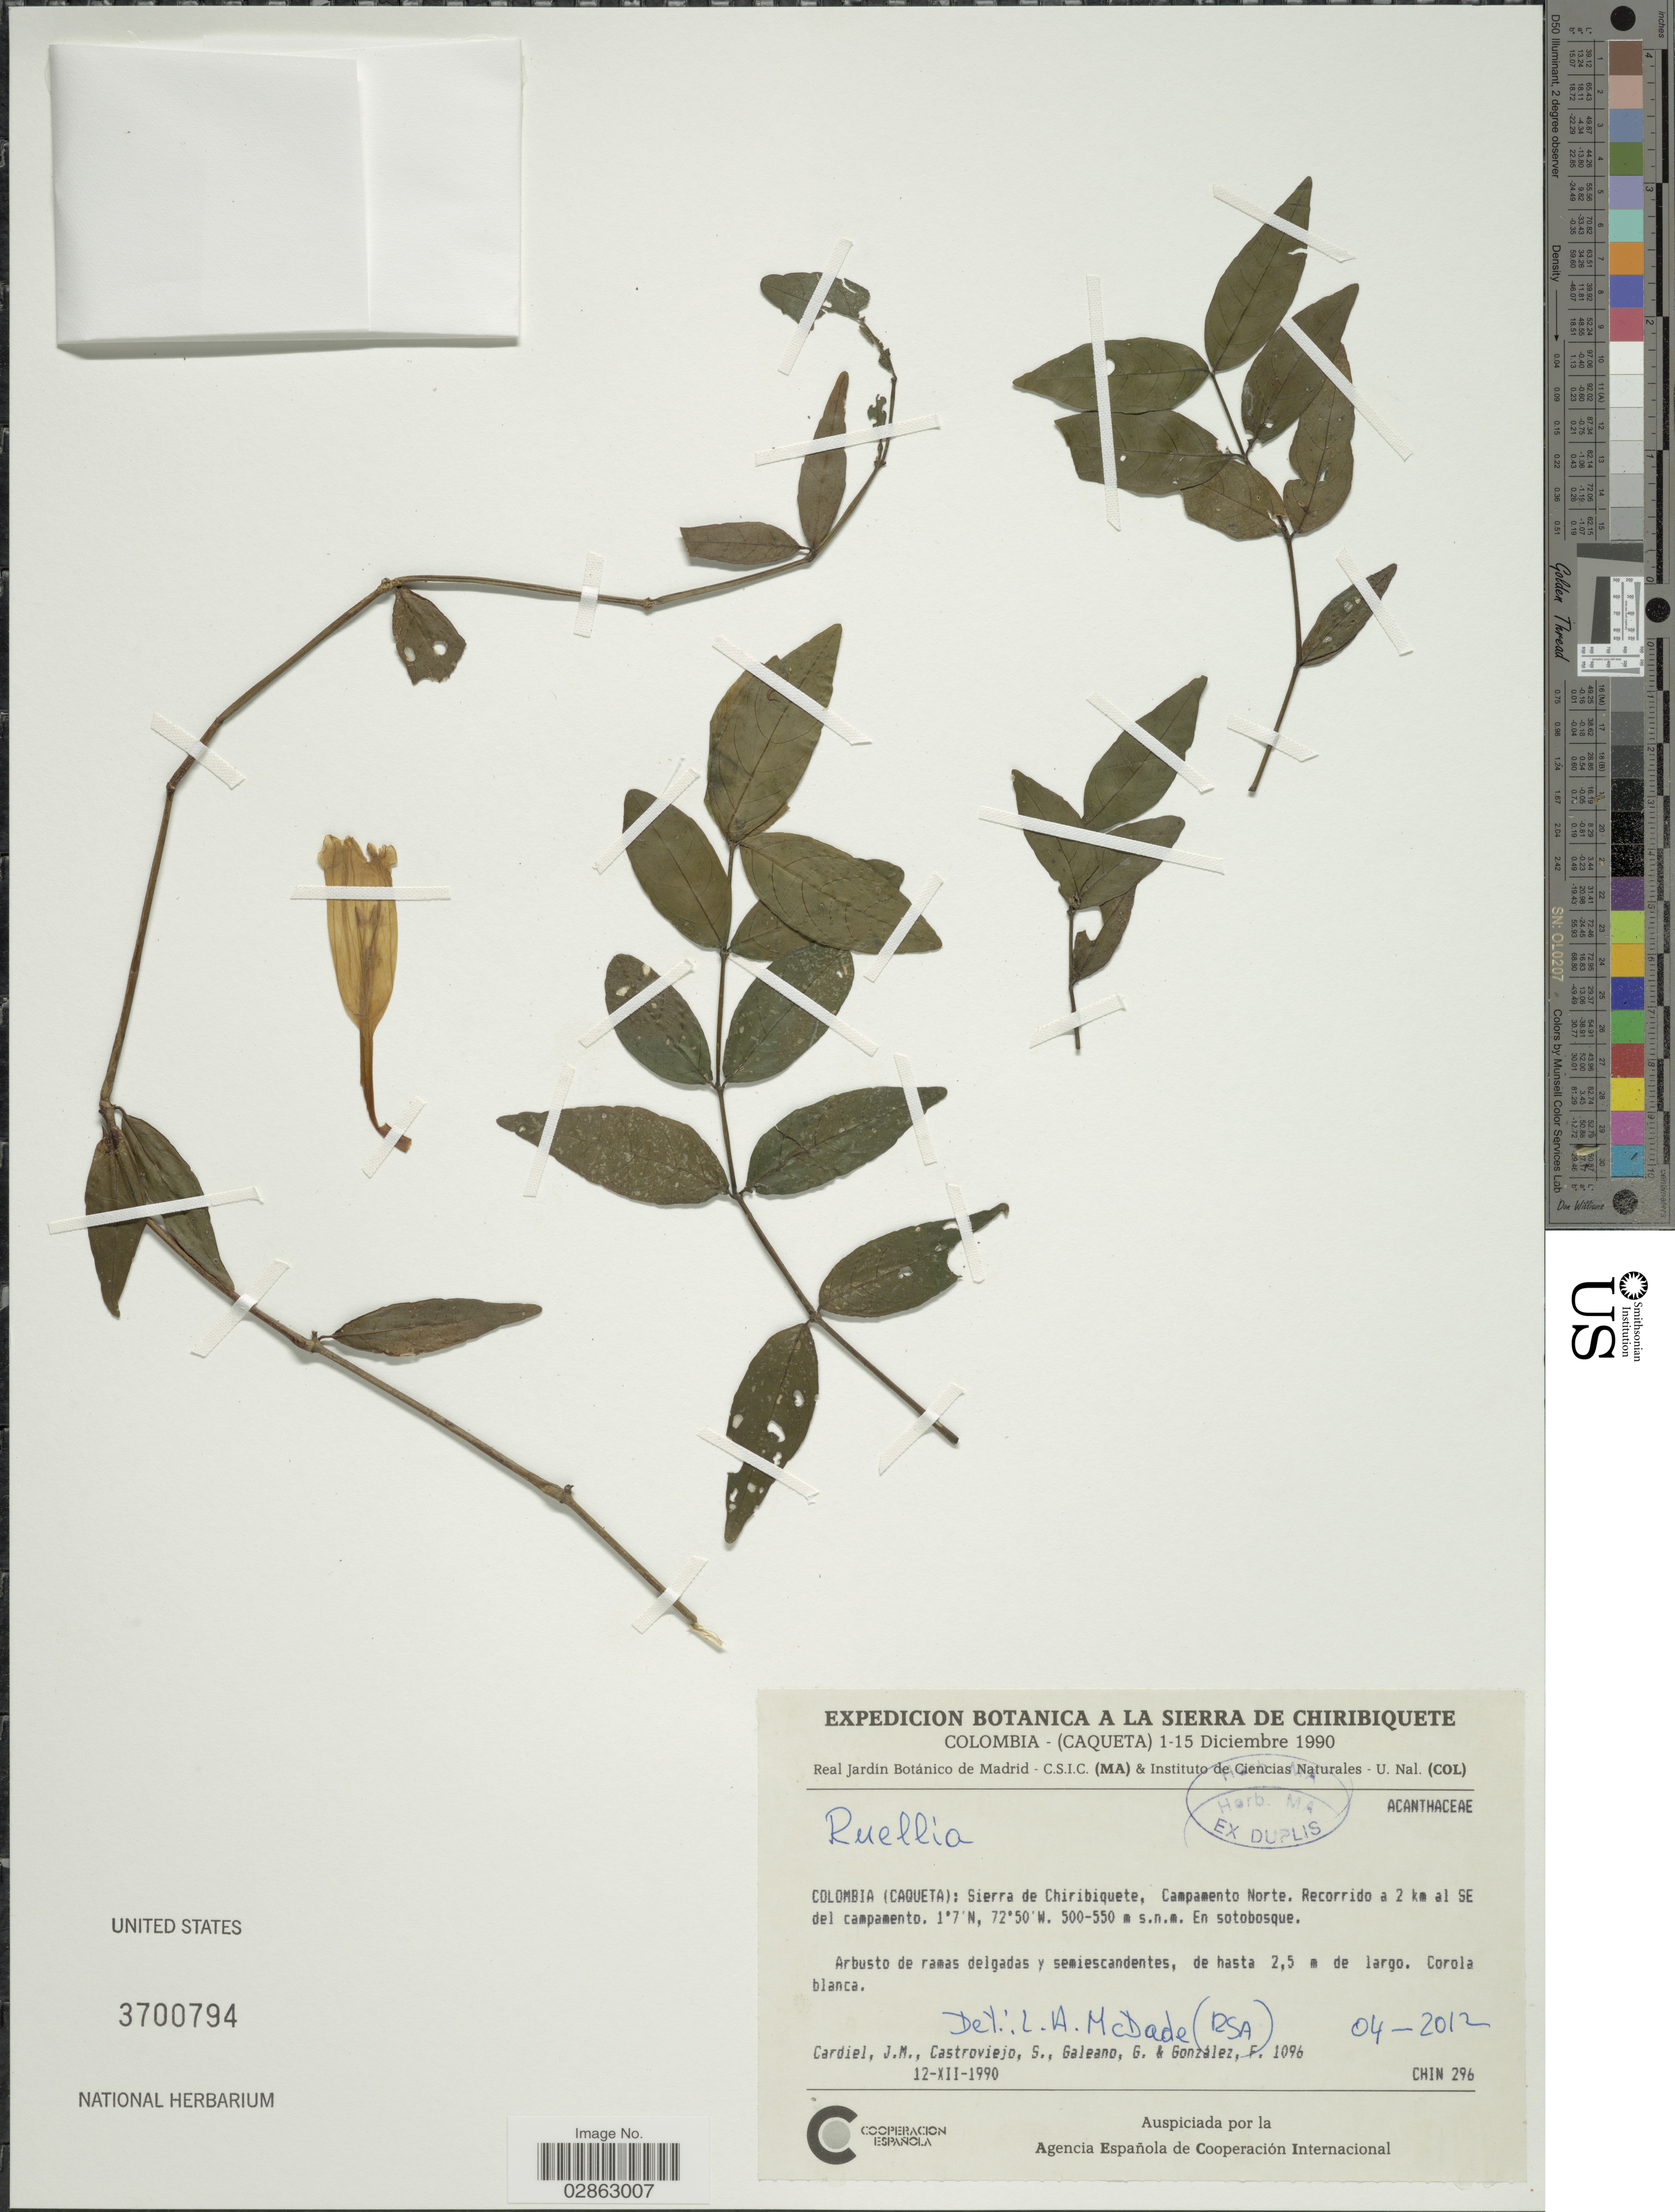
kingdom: Plantae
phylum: Tracheophyta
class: Magnoliopsida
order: Lamiales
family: Acanthaceae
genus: Ruellia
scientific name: Ruellia sp.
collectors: J. Cardiel, S. Castroviejo, G. A. Galeano & F. González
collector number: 1096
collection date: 1990-12-12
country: Colombia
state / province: Caquetá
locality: Sierra de Chiribiquete, Campamento Norte. Recorrido a 2 km al SE del Campamento.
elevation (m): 500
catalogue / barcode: US 3700794